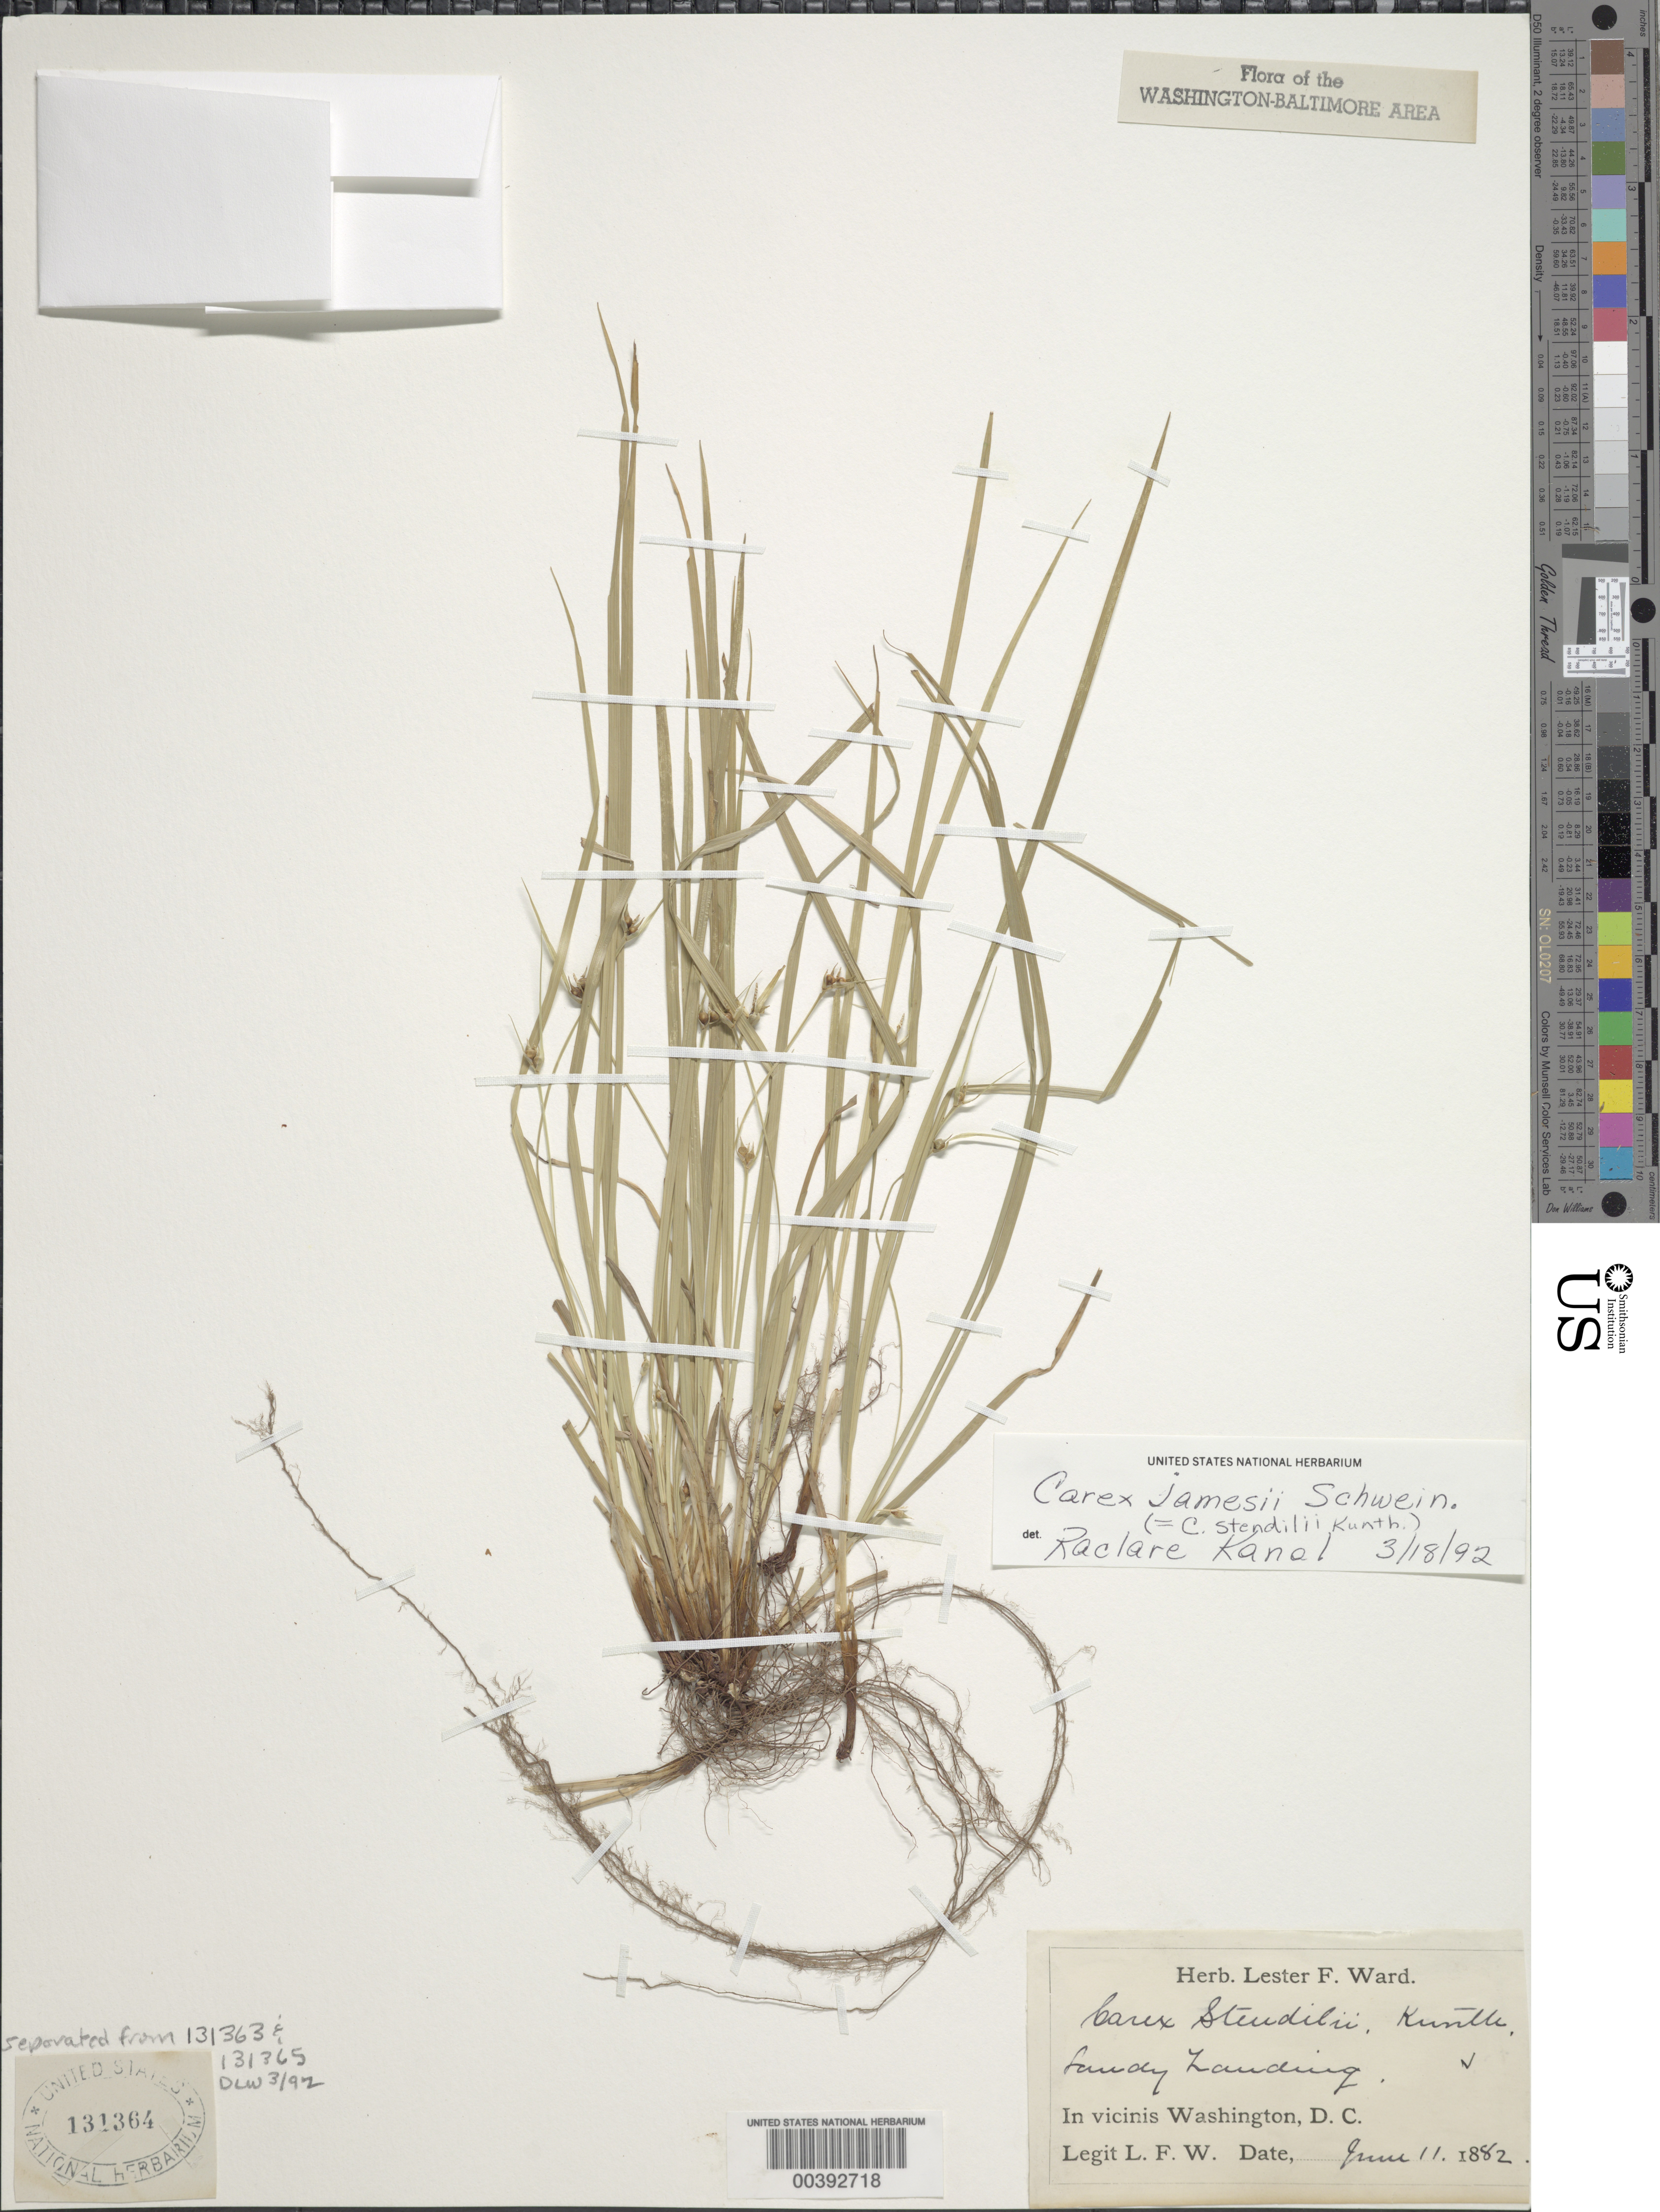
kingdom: Plantae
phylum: Tracheophyta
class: Liliopsida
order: Poales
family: Cyperaceae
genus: Carex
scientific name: Carex jamesii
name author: Schwein.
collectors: L. F. Ward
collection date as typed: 11 Jun 1882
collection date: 1882-06-11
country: United States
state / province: Maryland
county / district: Montgomery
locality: Sandy Landing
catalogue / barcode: US 131364